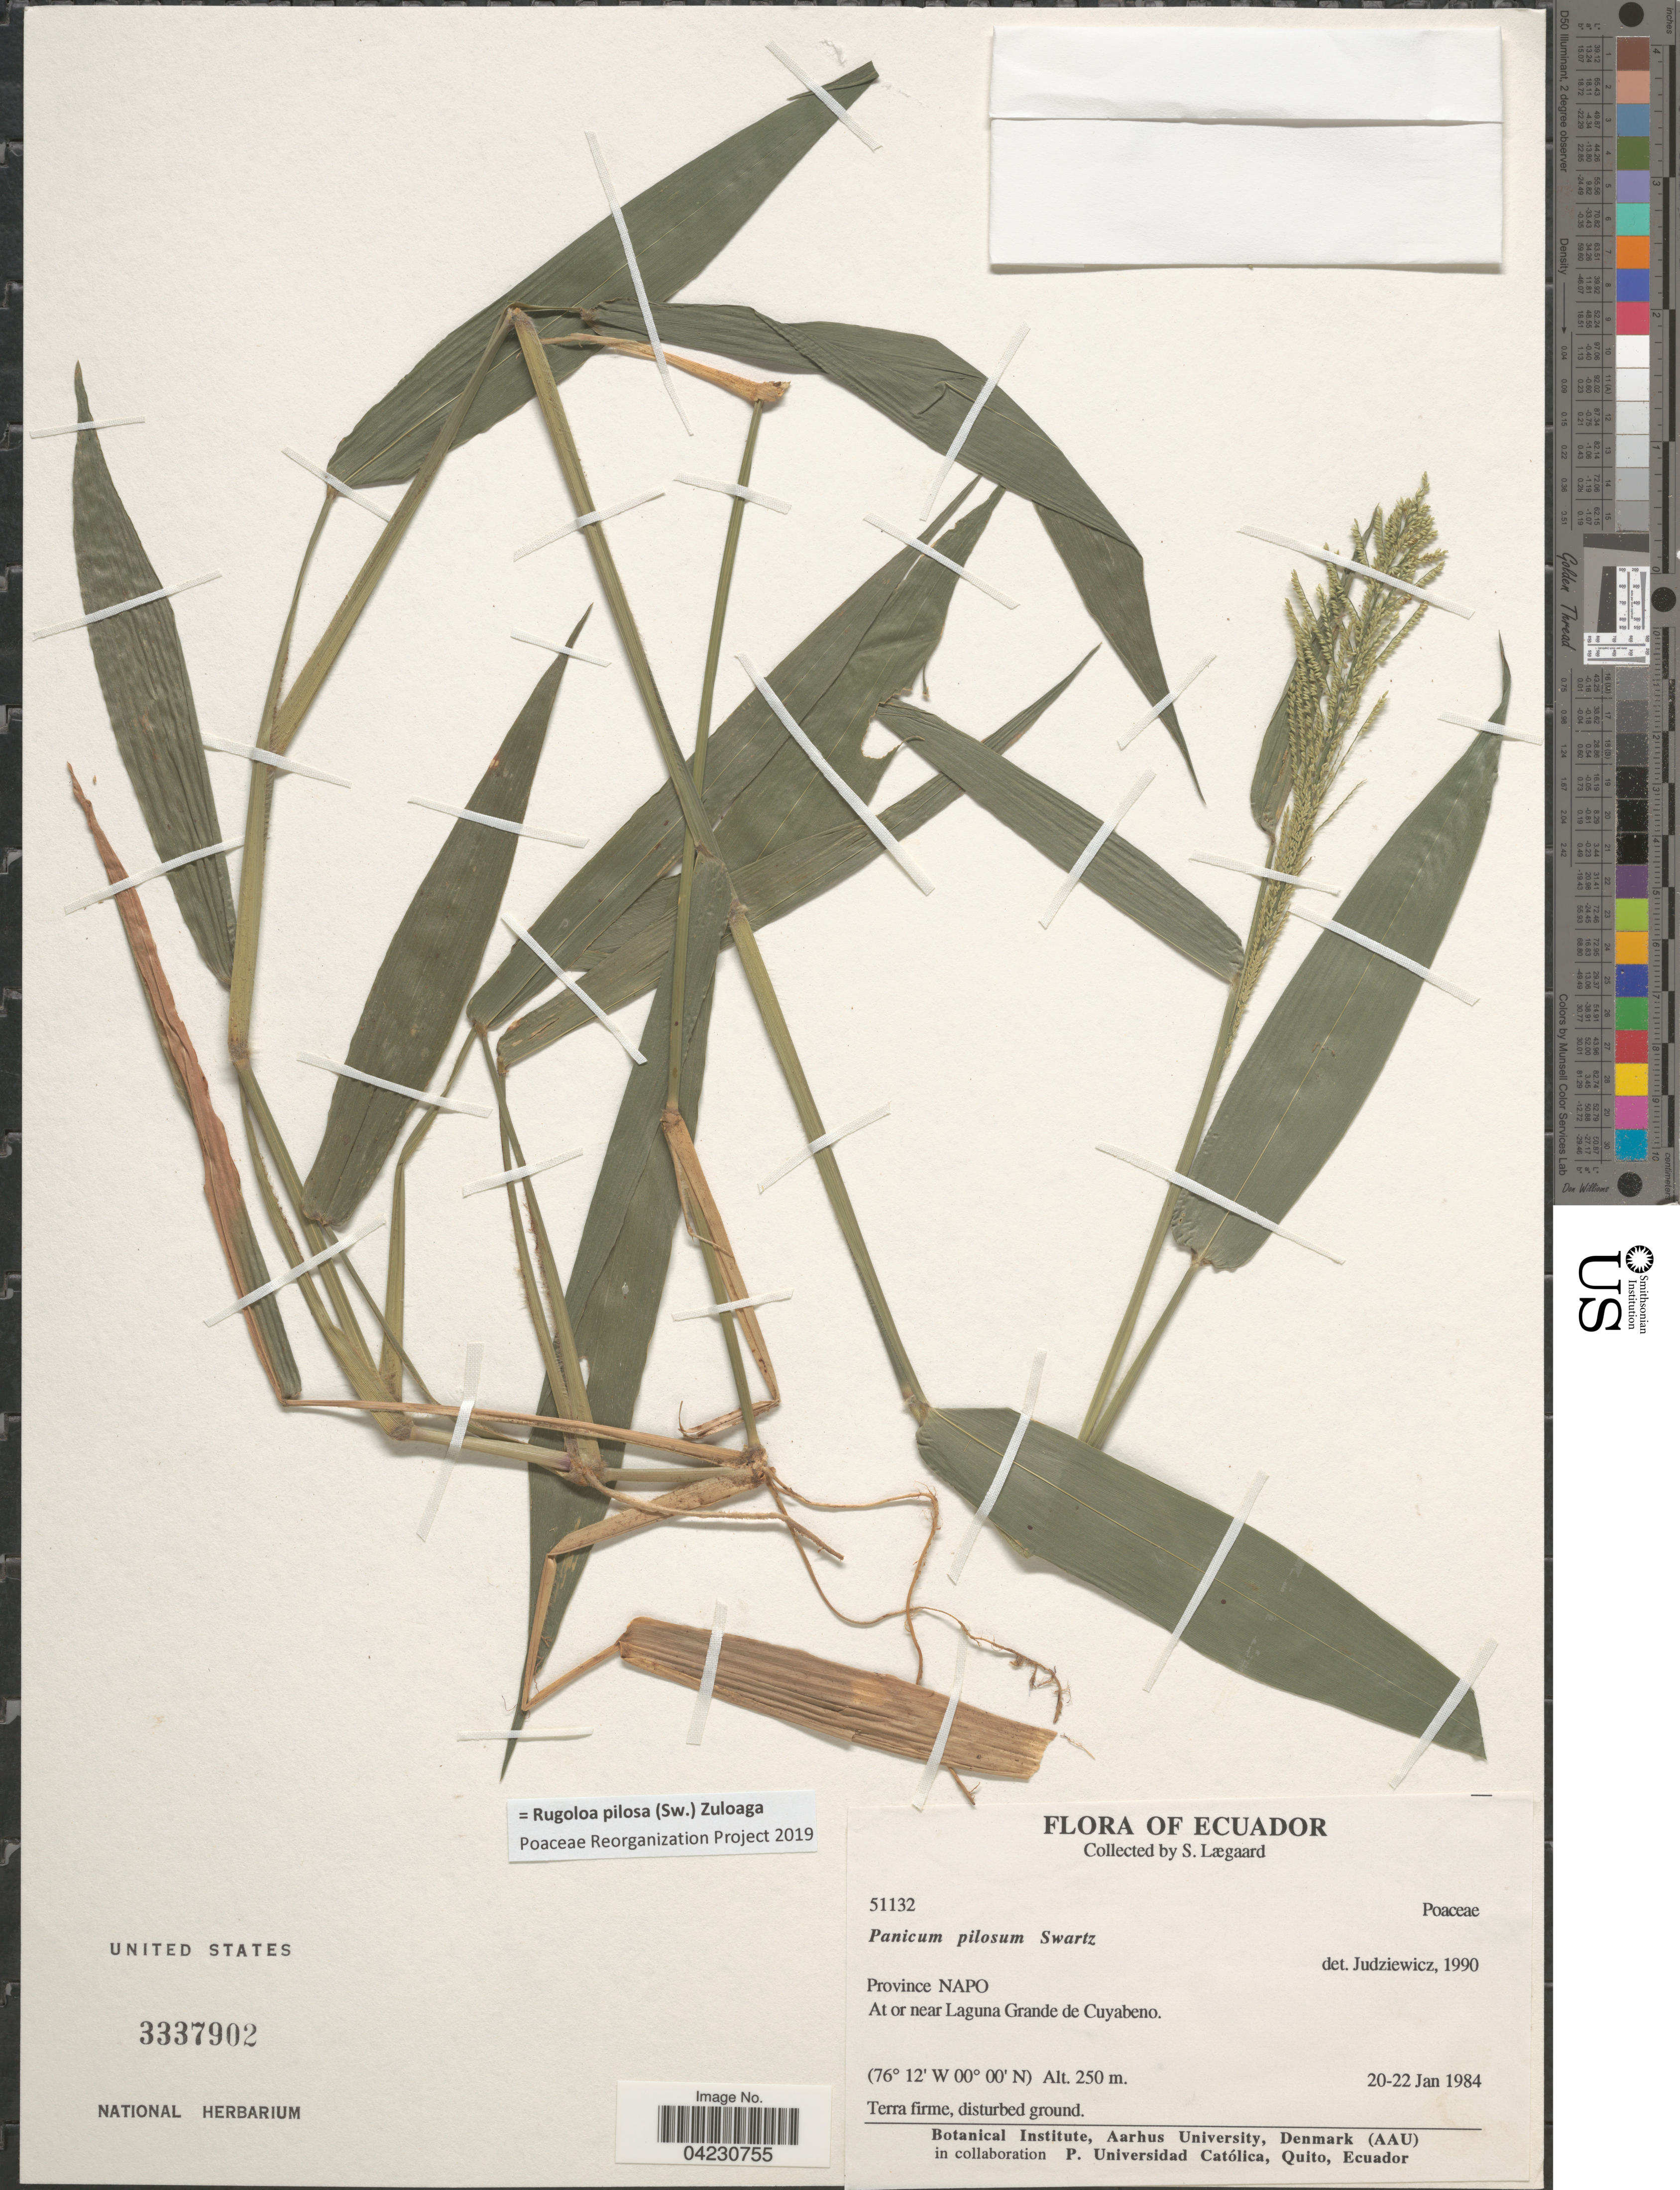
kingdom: Plantae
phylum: Tracheophyta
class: Liliopsida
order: Poales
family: Poaceae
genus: Rugoloa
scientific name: Rugoloa pilosa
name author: (Sw.) Zuloaga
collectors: S. Lægaard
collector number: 51132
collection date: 1984-01-20/1984-01-22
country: Ecuador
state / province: Napo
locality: At or near Laguna Grande de Cuyabeno.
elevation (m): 250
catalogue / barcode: US 3337902